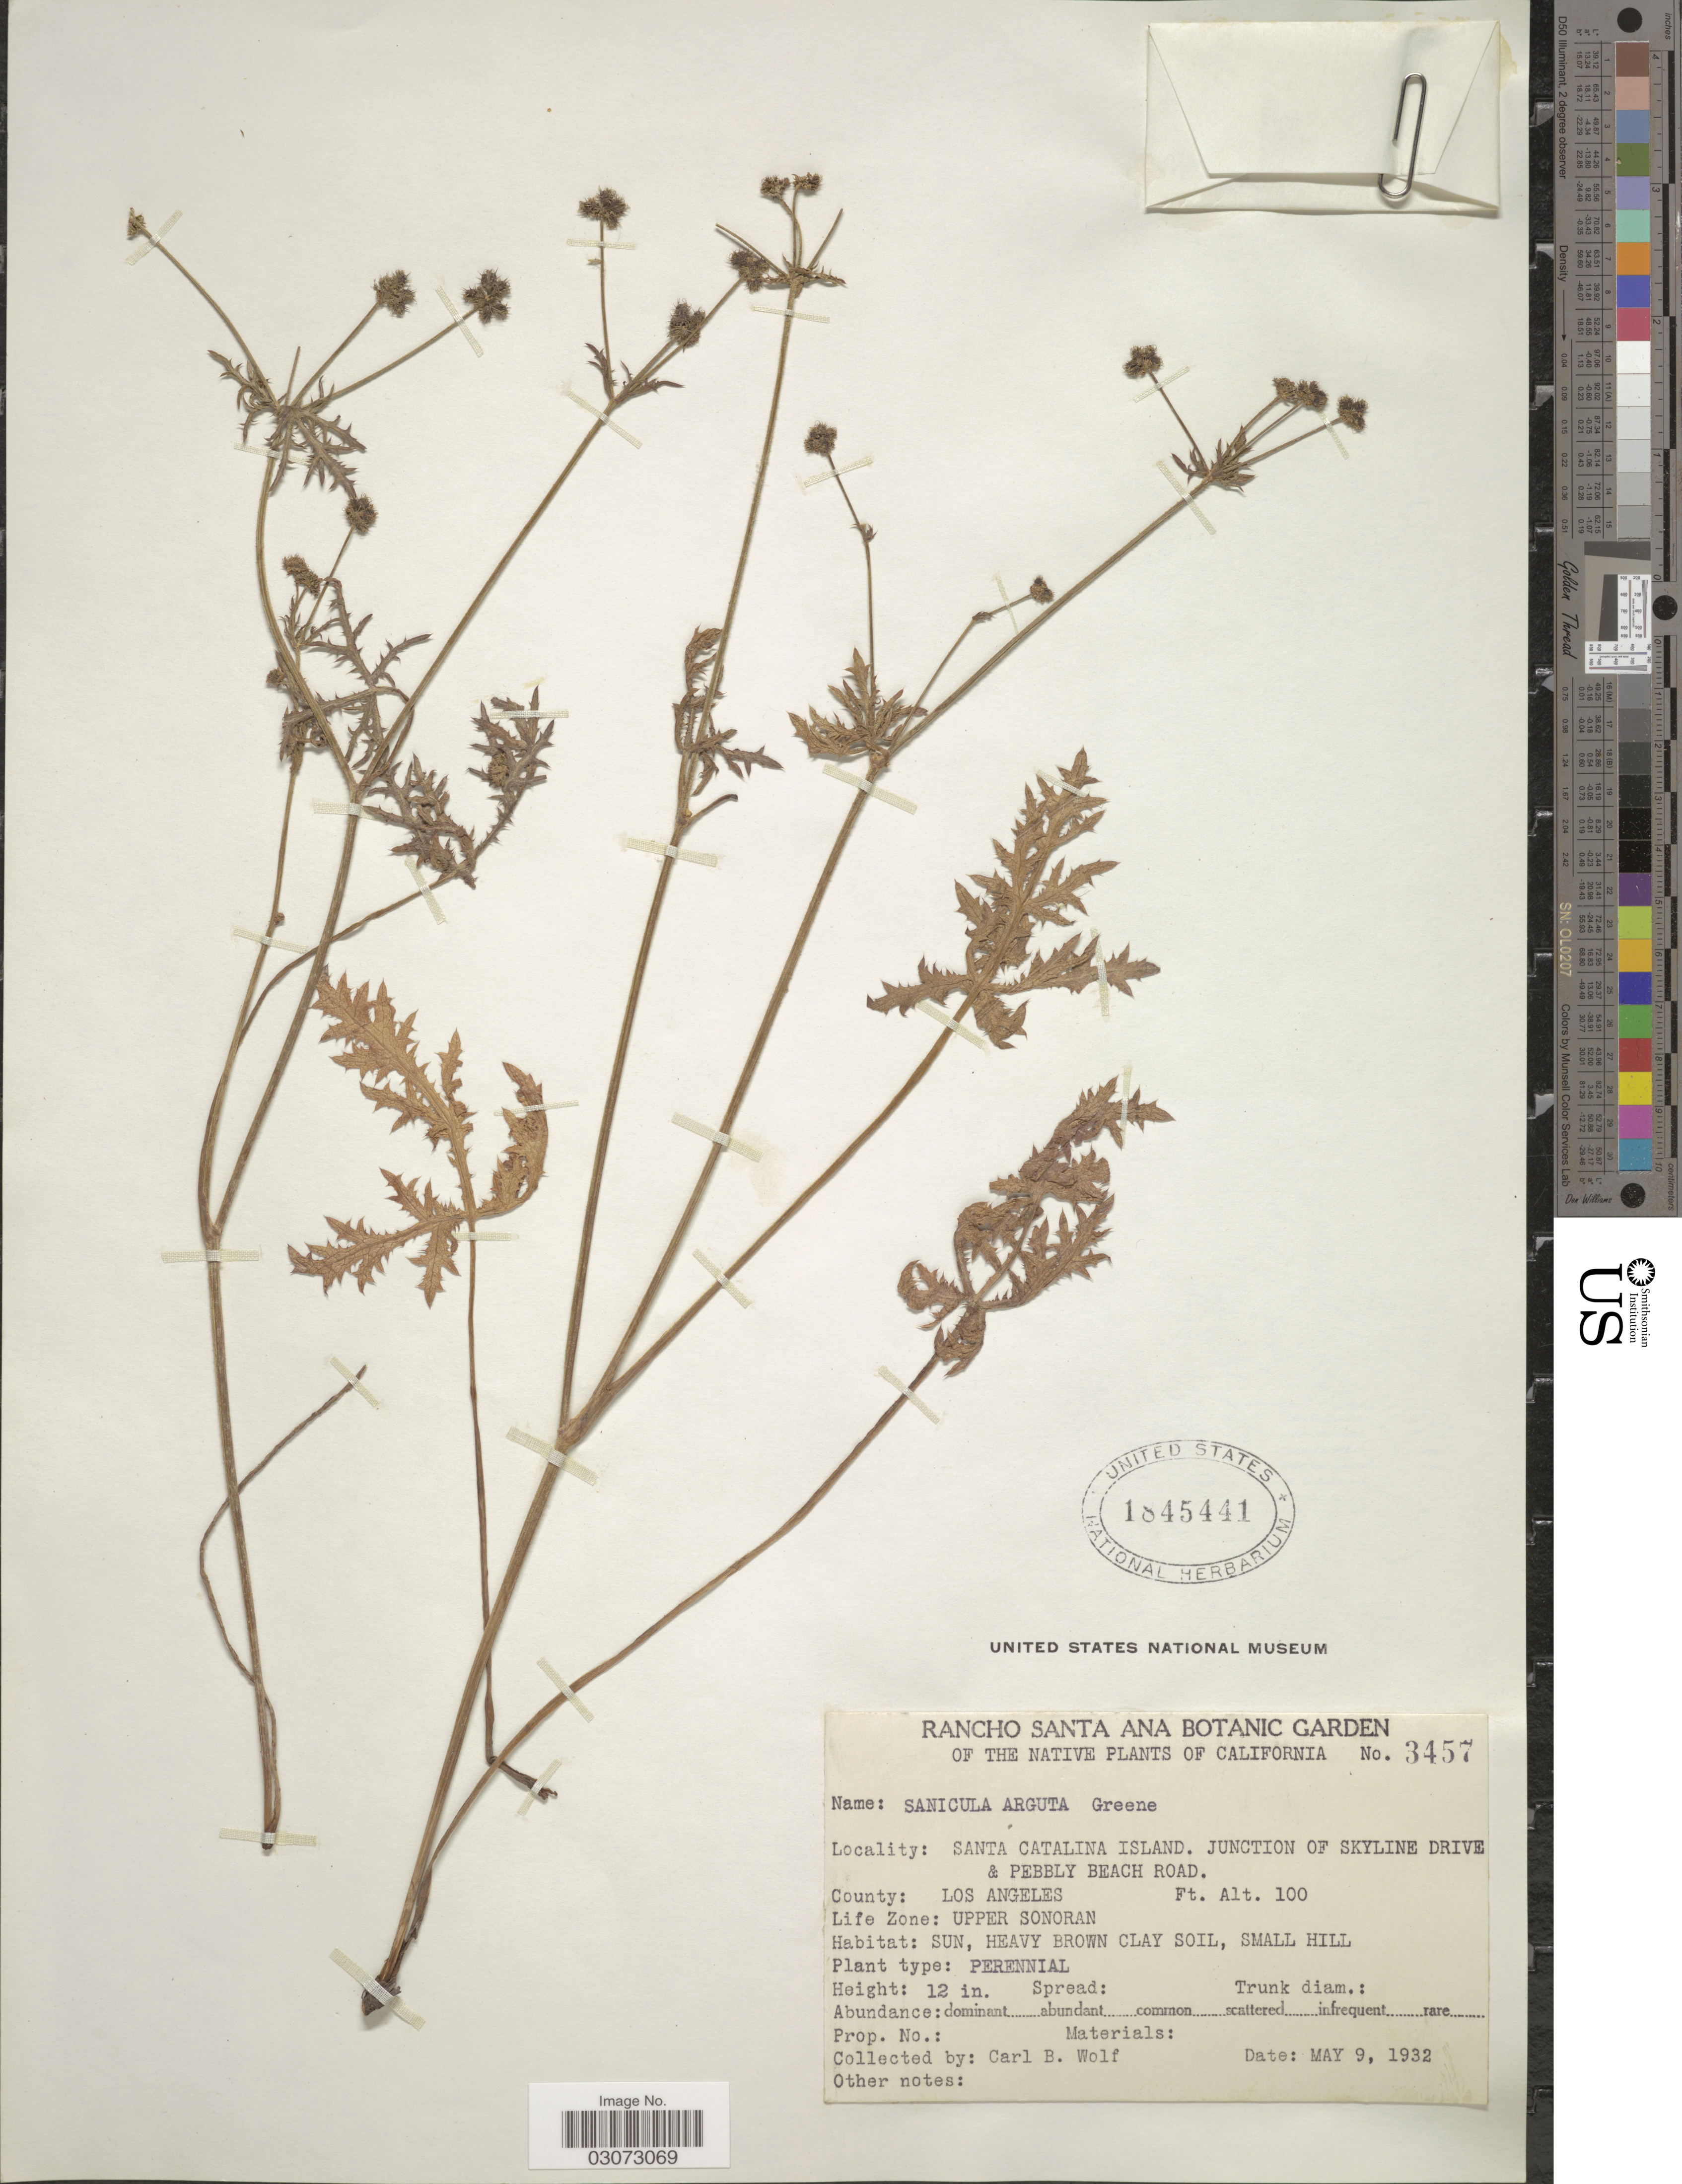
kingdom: Plantae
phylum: Tracheophyta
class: Magnoliopsida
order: Apiales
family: Apiaceae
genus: Sanicula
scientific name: Sanicula arguta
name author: Greene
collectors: C. B. Wolf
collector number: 3457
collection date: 1932-05-09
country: United States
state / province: California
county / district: Los Angeles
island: Santa Catalina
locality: Santa Catalina Island. Junction of Skyline Drive & Pebbly Beach Road. County: Los Angeles. Life Zone: Upper Sonoran.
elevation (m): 30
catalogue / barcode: US 1845441